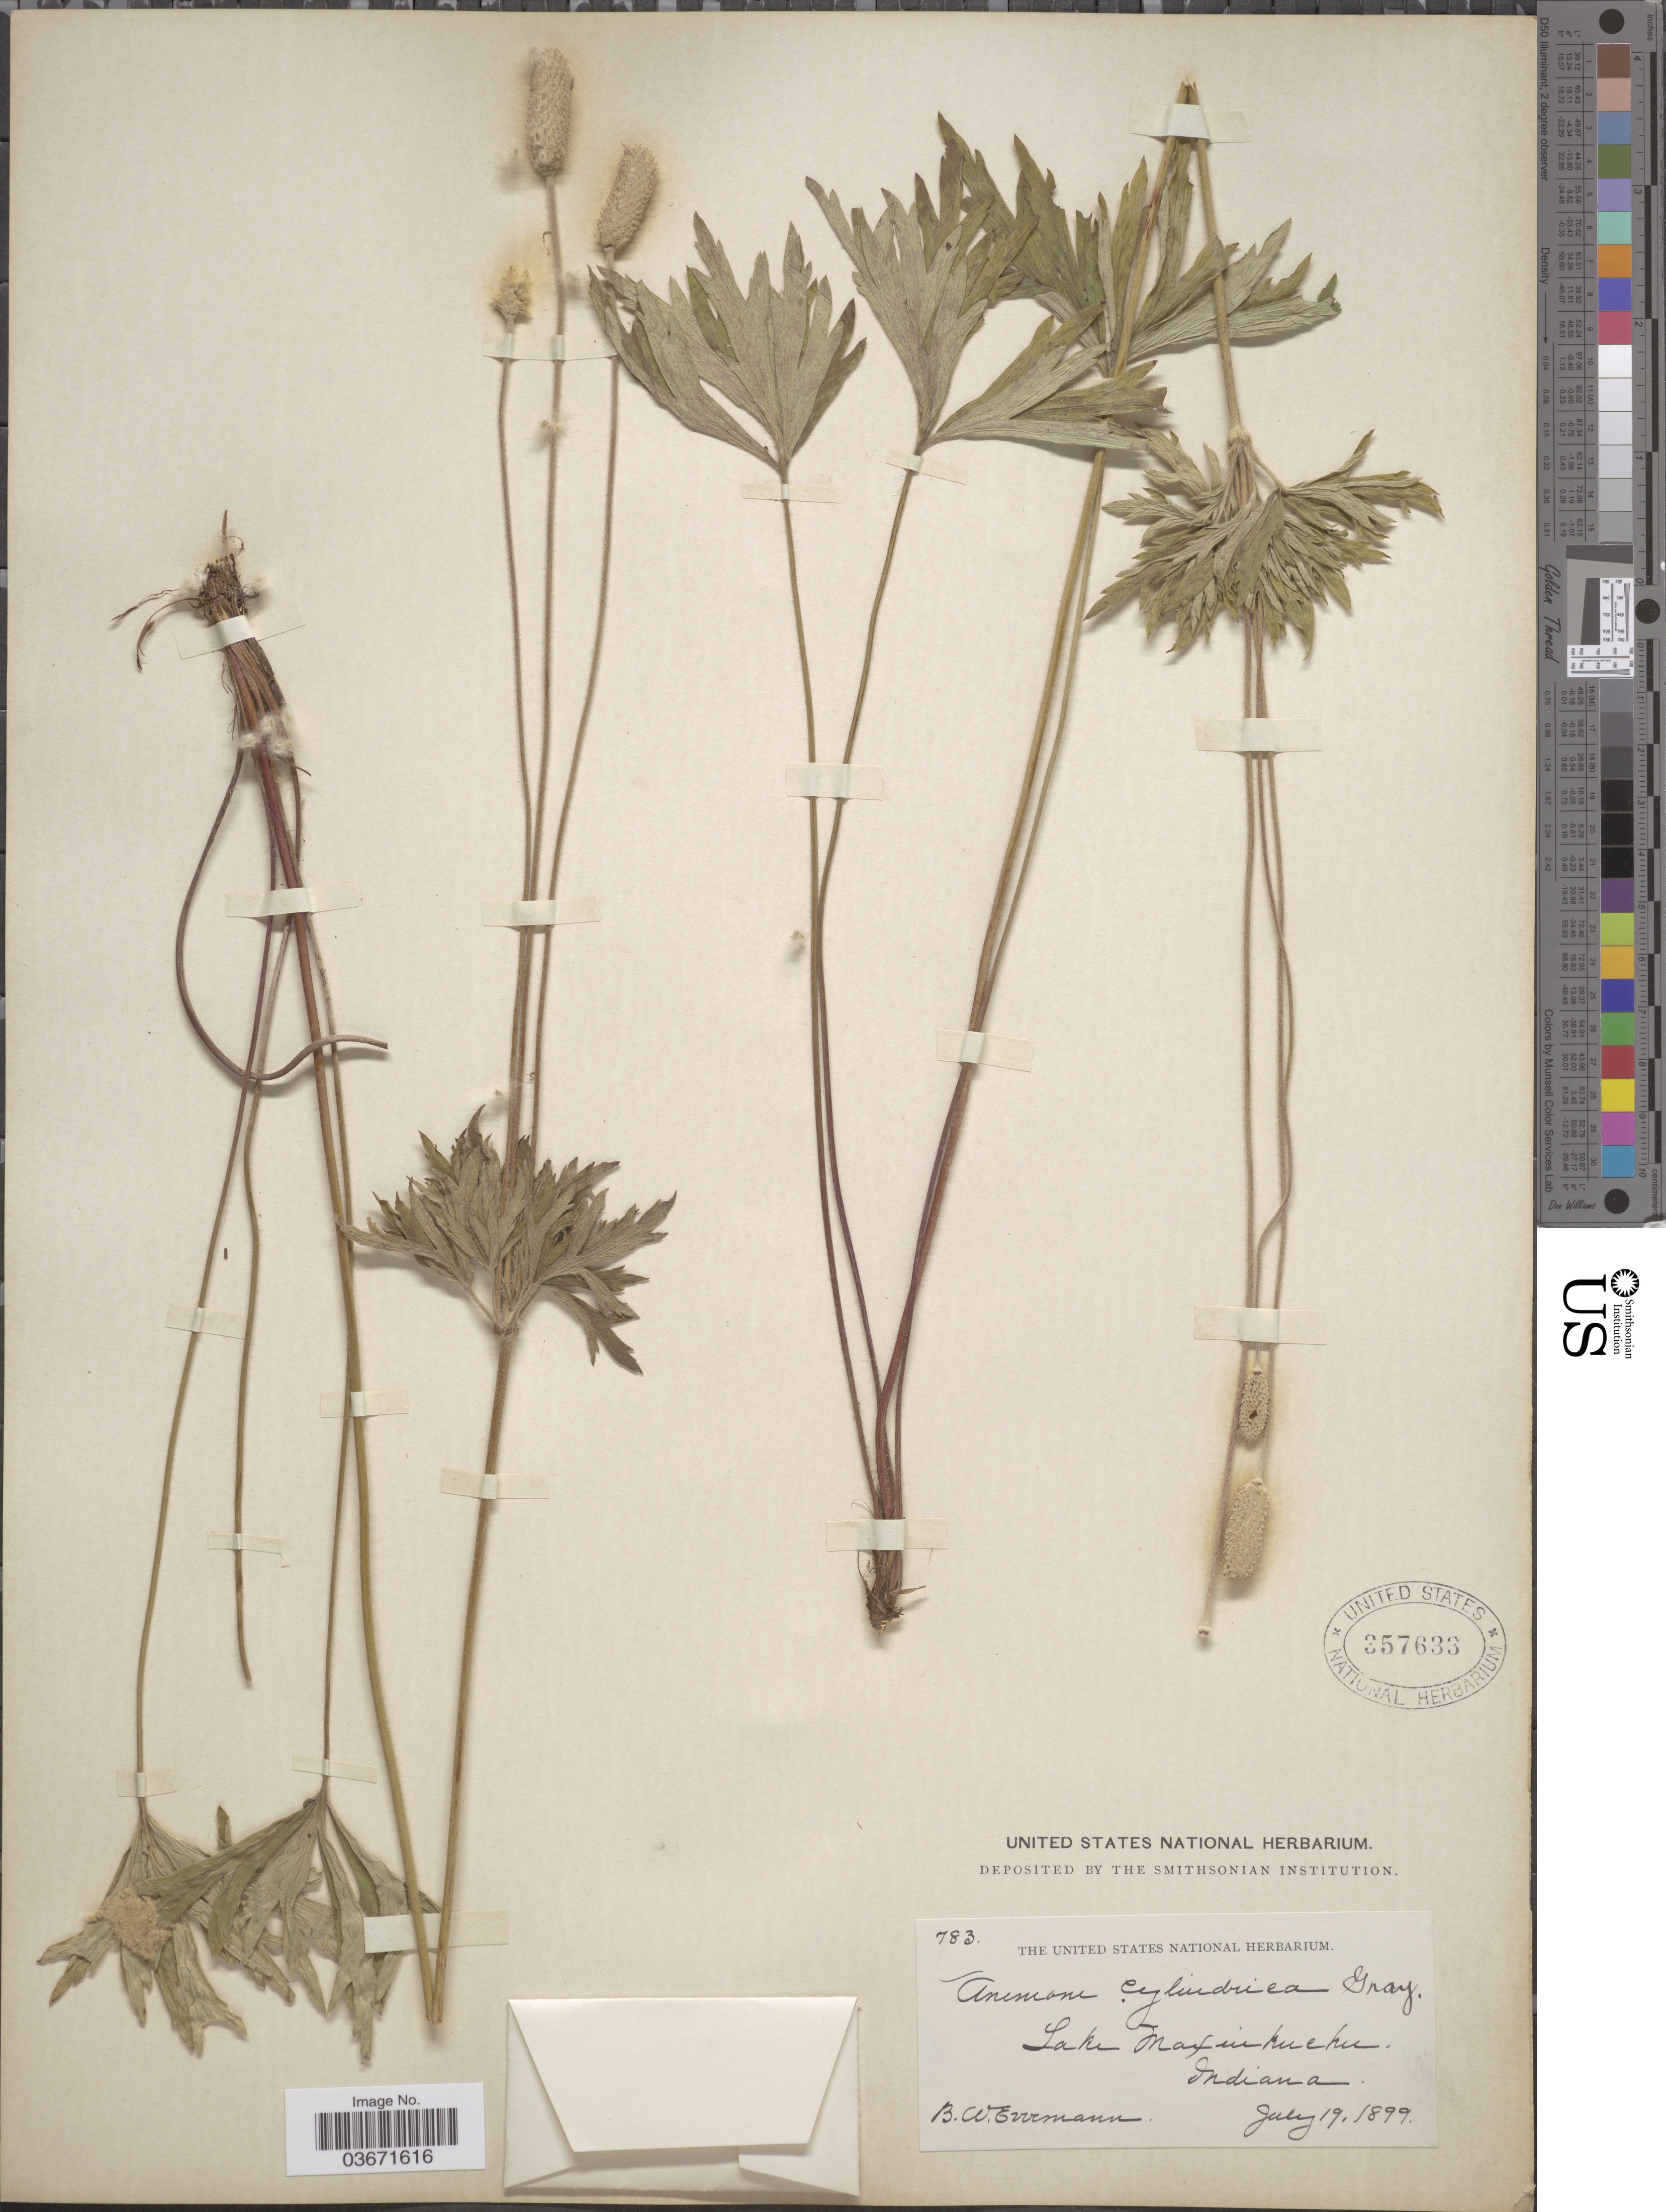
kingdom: Plantae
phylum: Tracheophyta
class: Magnoliopsida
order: Ranunculales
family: Ranunculaceae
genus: Anemone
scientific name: Anemone cylindrica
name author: A. Gray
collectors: B. W. Evermann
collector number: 783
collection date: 1899-07-19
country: United States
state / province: Indiana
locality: Lake Maxinkuckee.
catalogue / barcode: US 357633